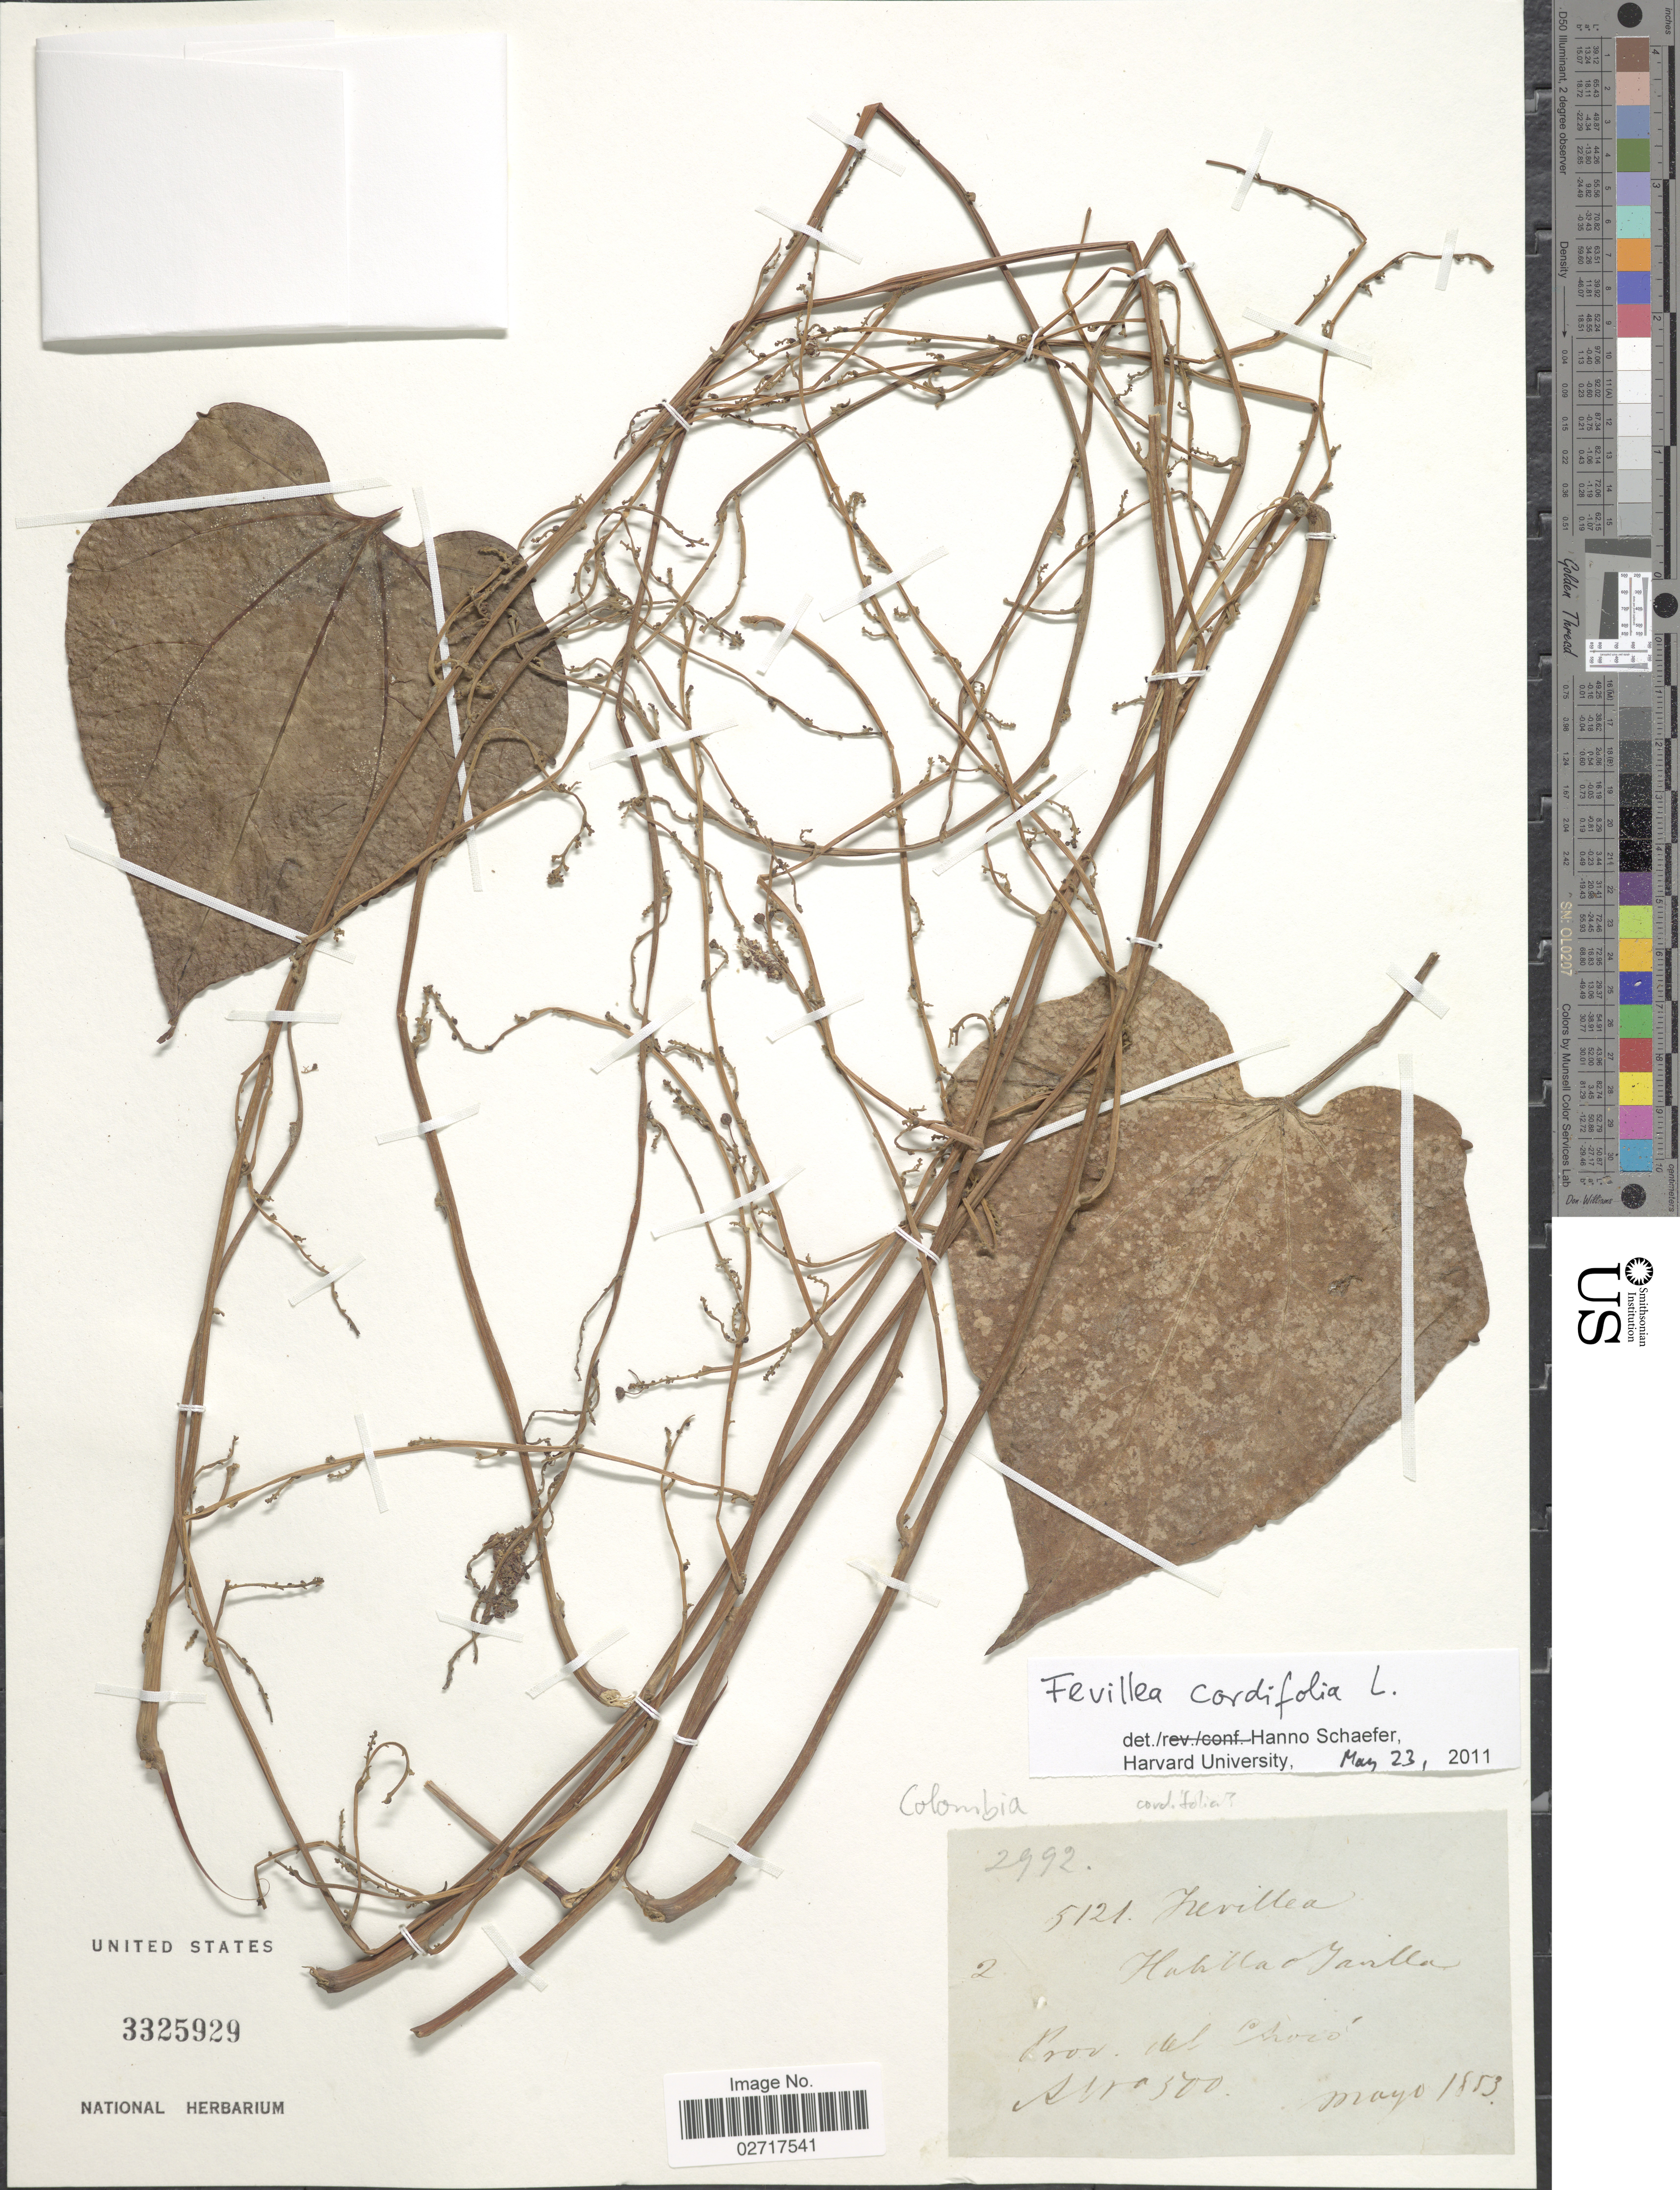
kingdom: Plantae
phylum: Tracheophyta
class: Magnoliopsida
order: Cucurbitales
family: Cucurbitaceae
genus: Fevillea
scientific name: Fevillea cordifolia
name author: L.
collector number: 5121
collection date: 1853-05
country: Colombia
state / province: Chocó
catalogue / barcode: US 3325929